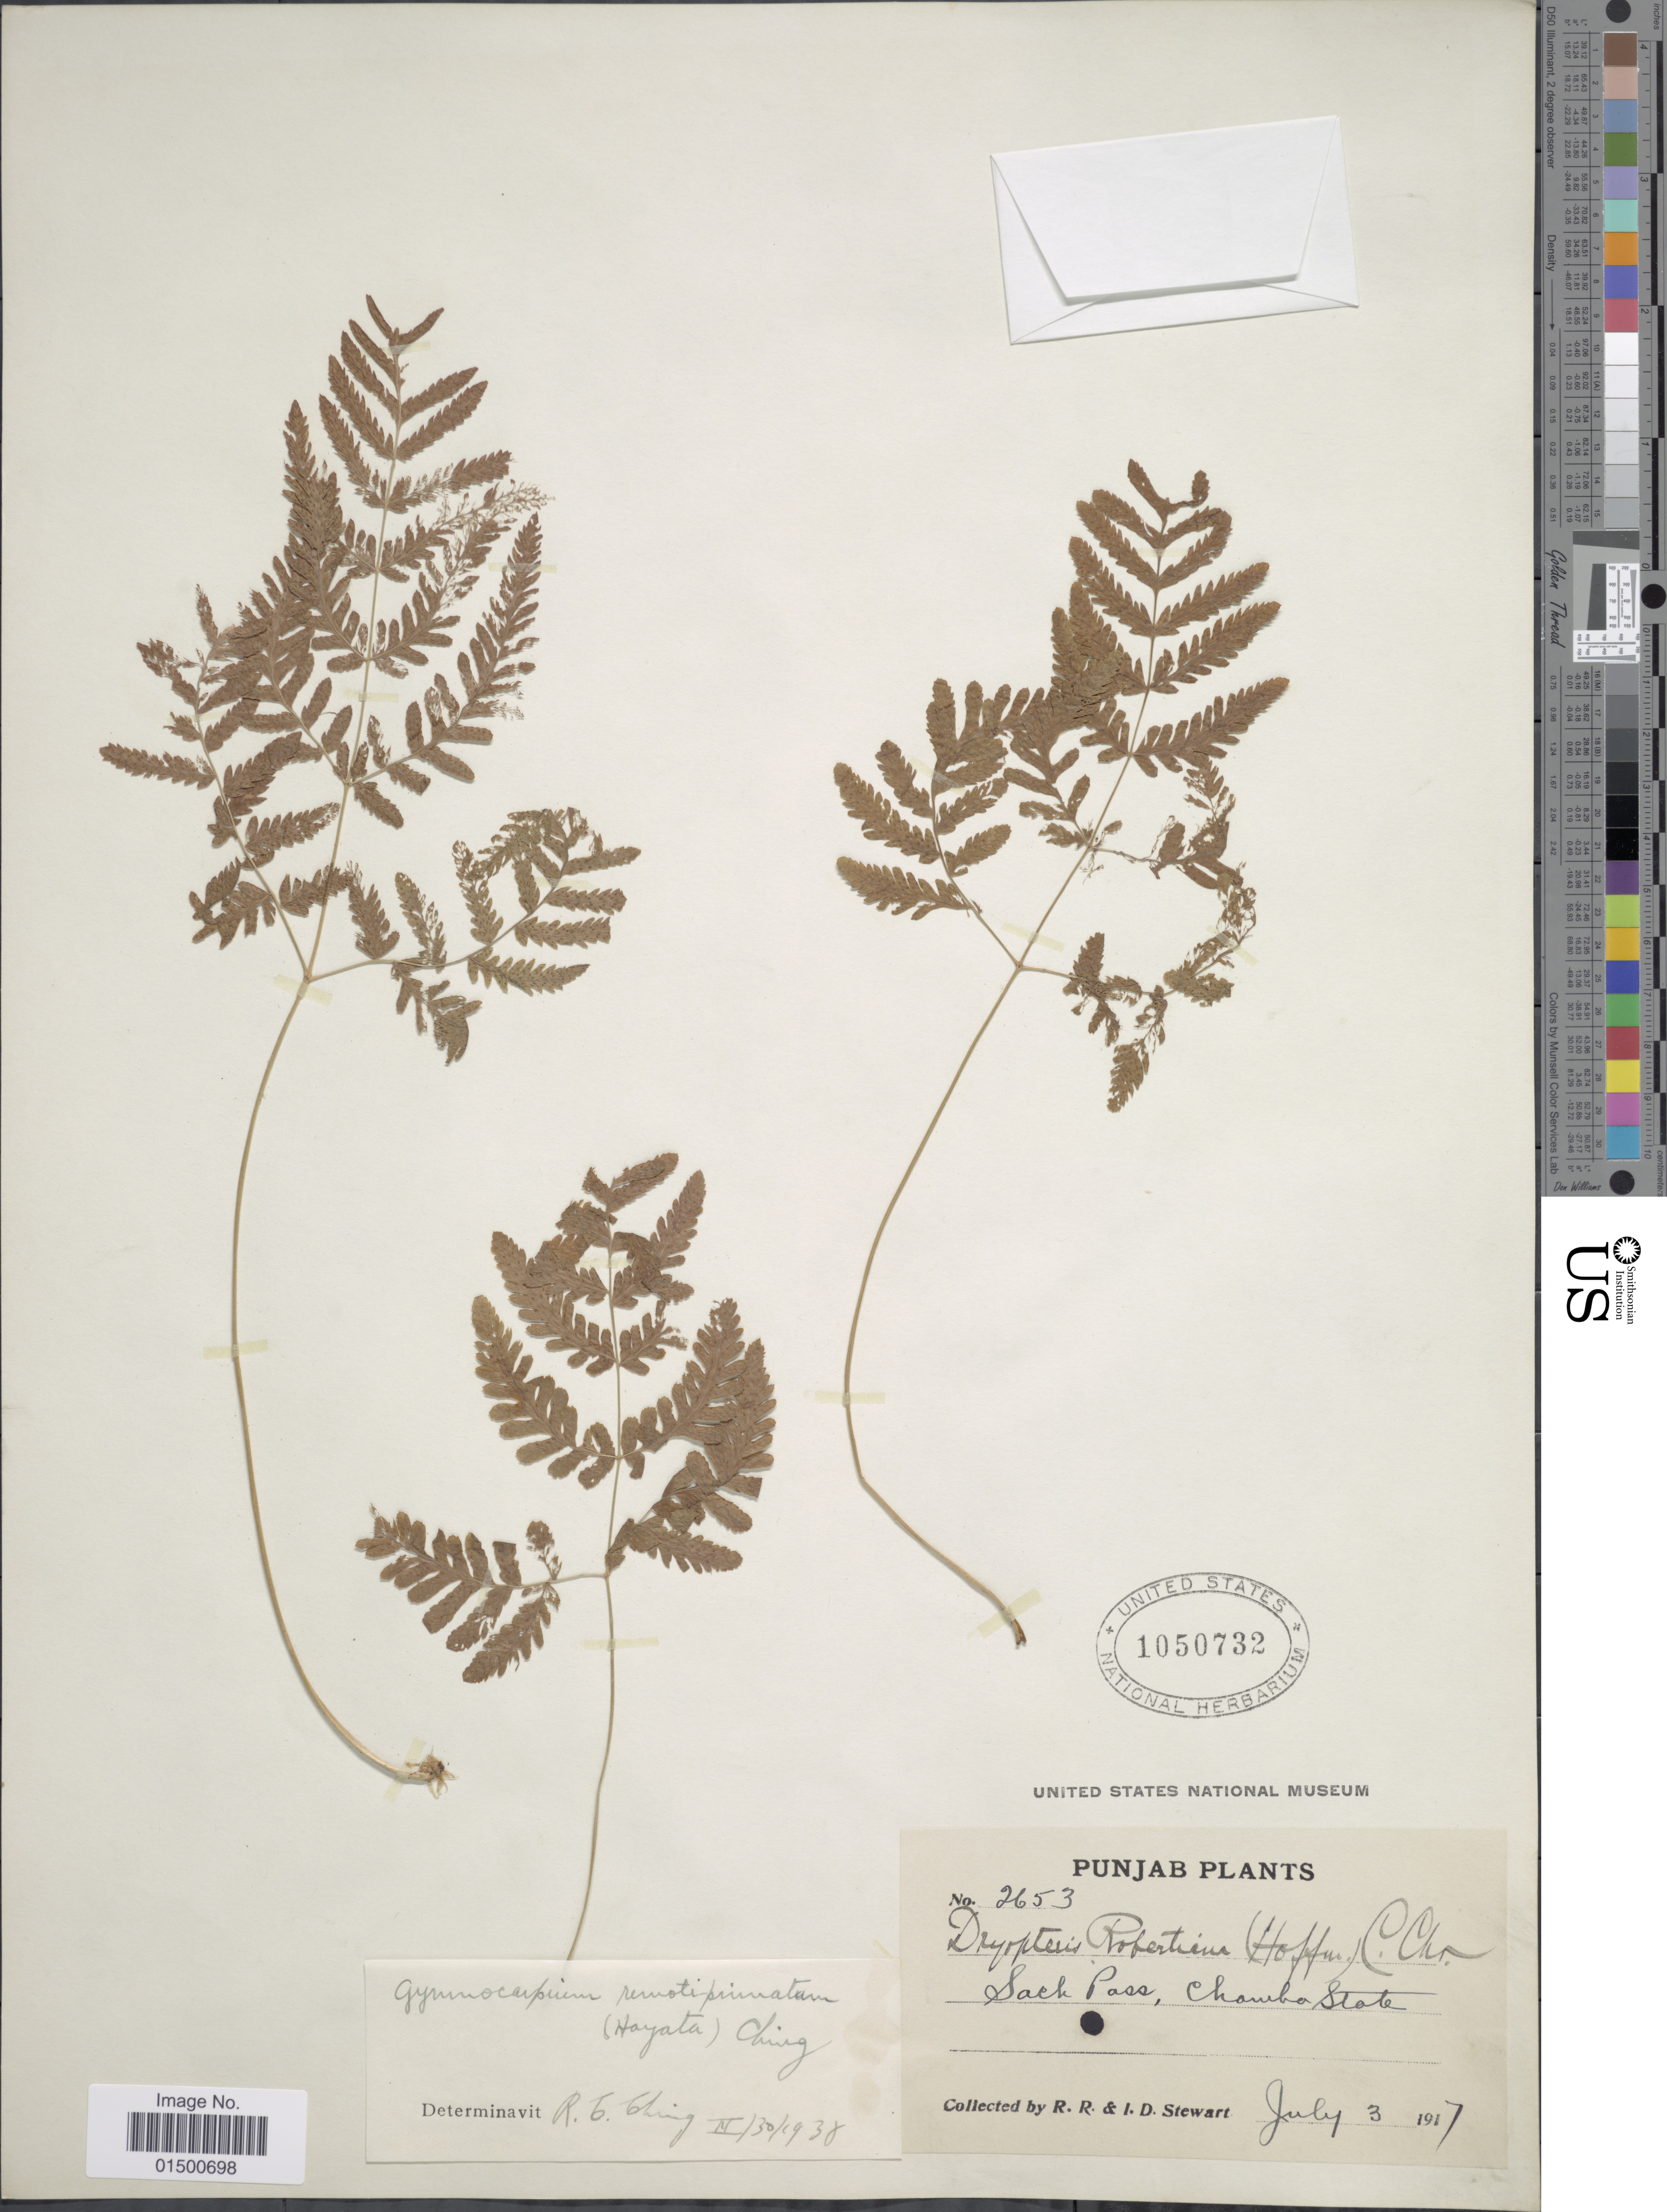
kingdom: Plantae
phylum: Tracheophyta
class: Polypodiopsida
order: Polypodiales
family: Cystopteridaceae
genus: Gymnocarpium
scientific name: Gymnocarpium remotepinnatum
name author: (Hayata) Ching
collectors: R. R. Stewart & I. Stewart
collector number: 2653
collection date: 1917-07-03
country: India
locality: Sach Pass, Chamba State. Punjab plants.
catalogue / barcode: US 1050732